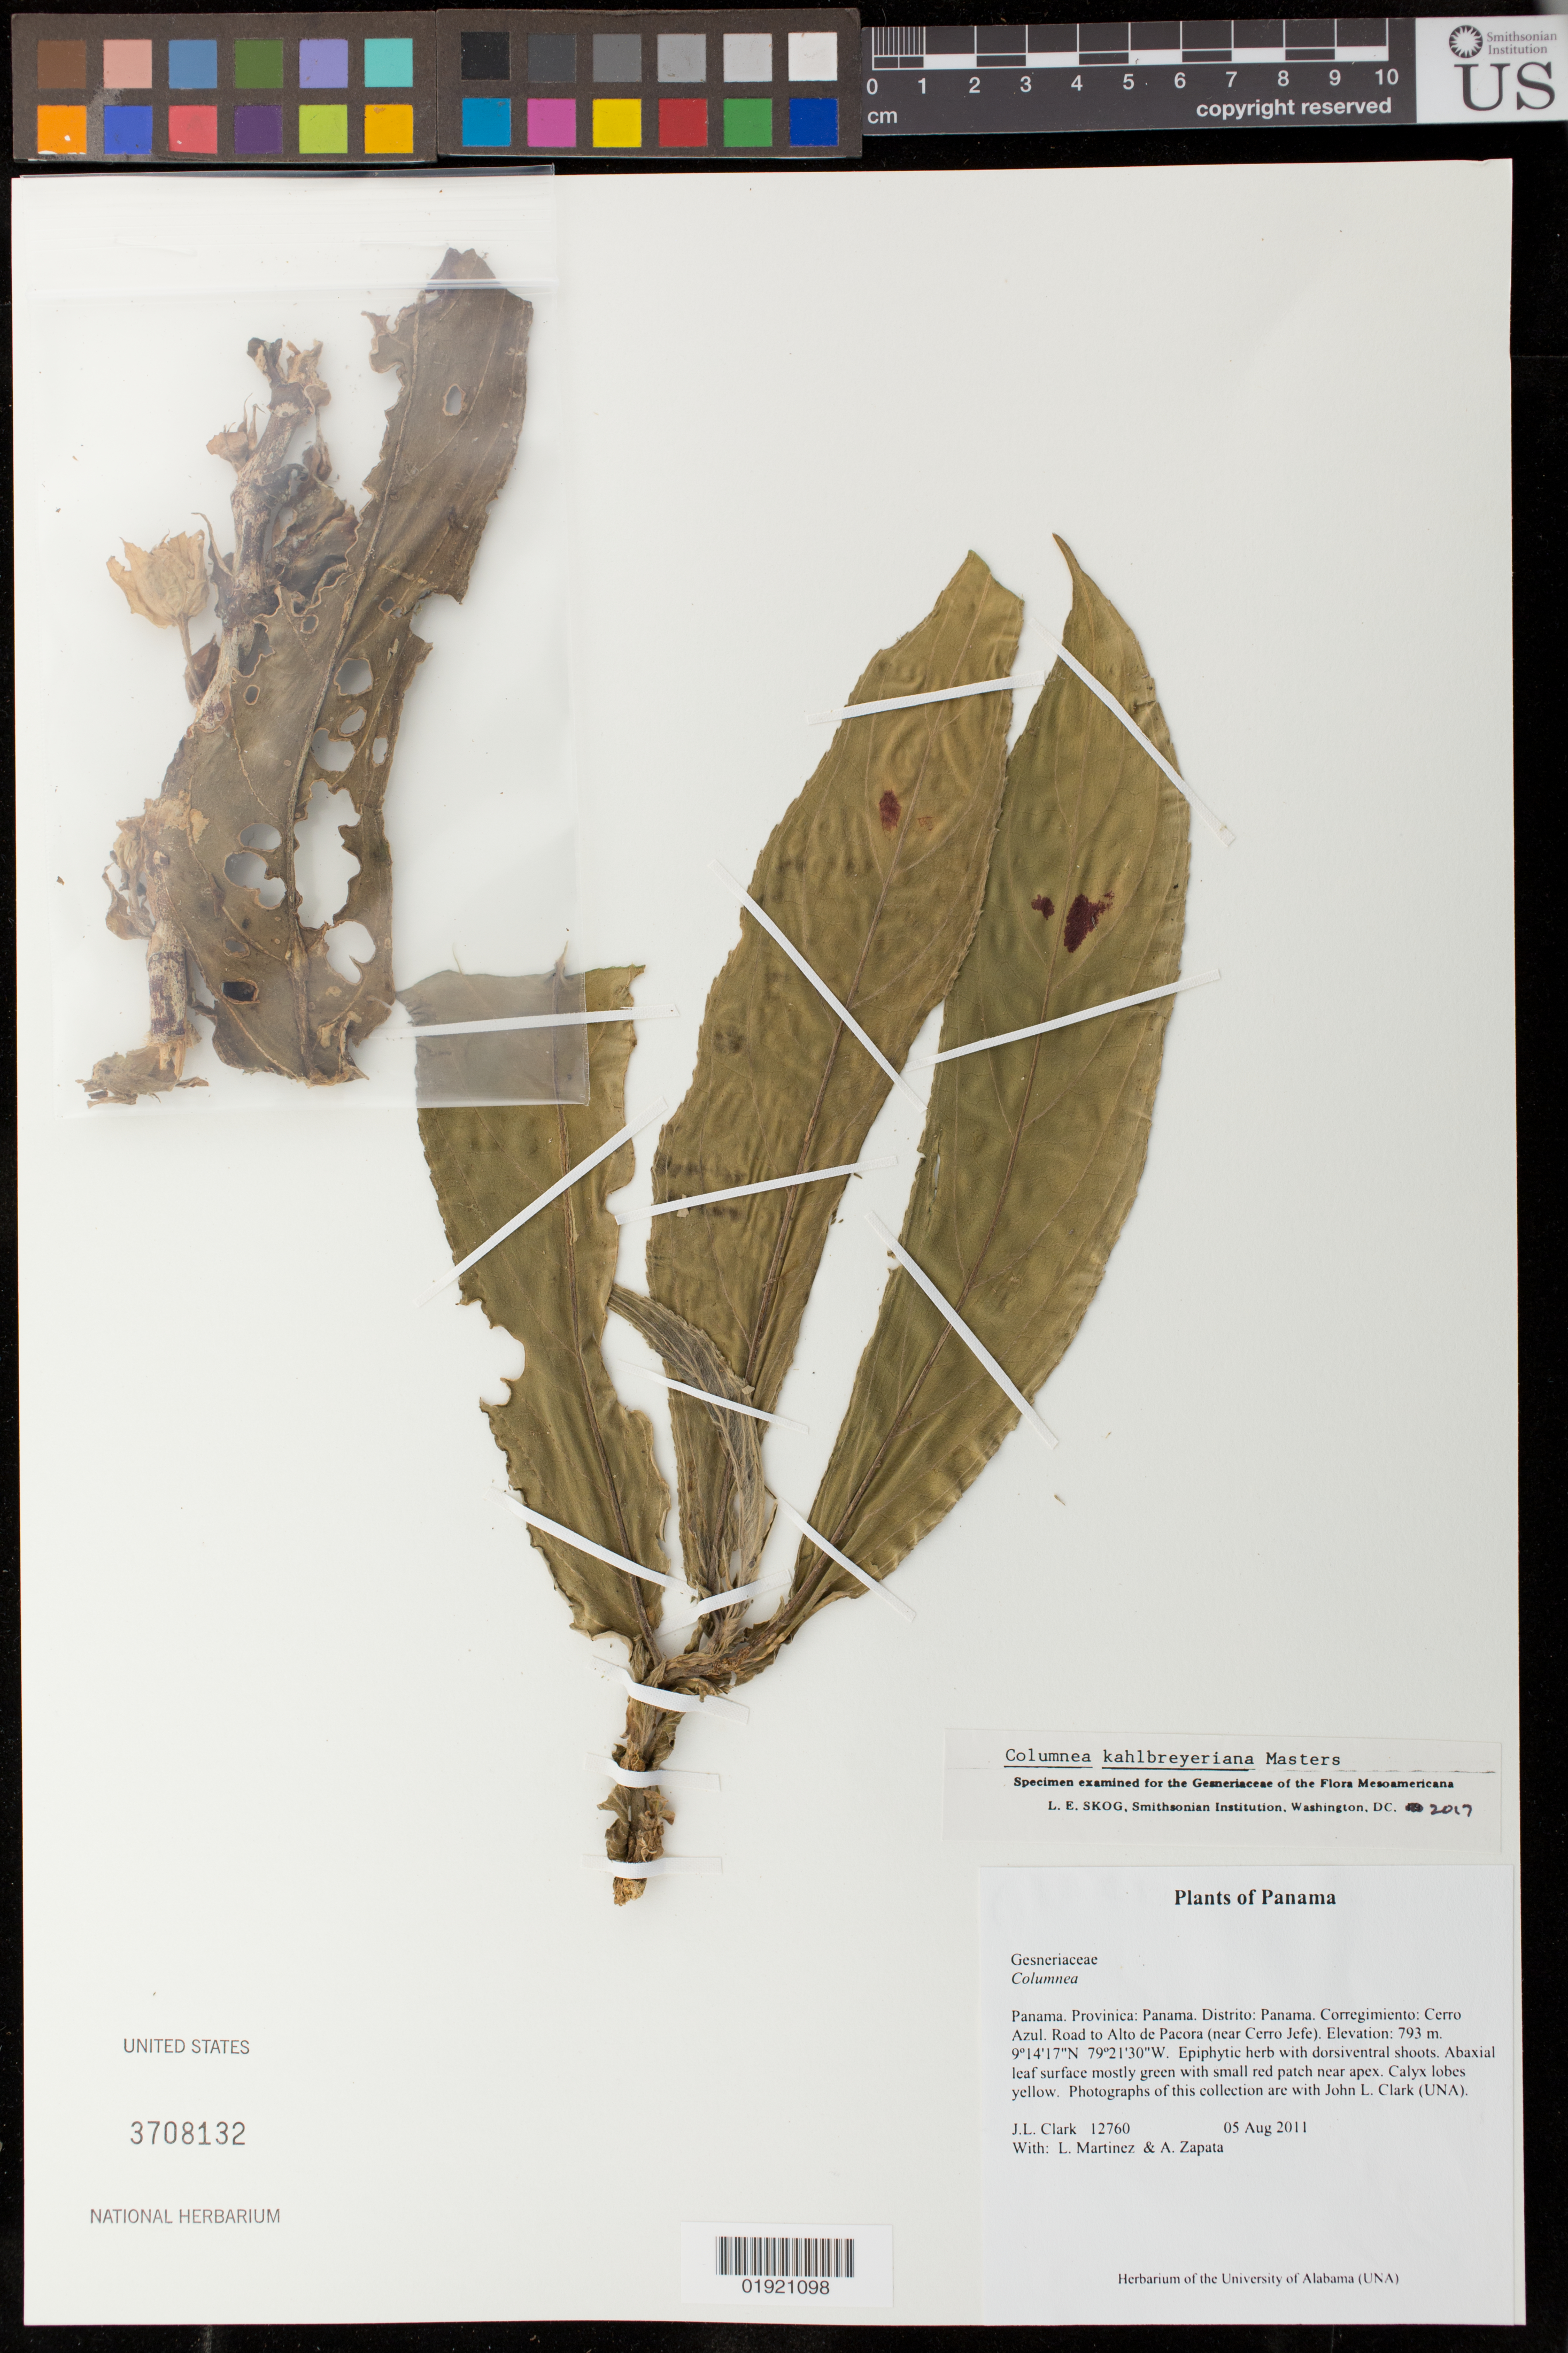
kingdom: Plantae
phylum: Tracheophyta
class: Magnoliopsida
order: Lamiales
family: Gesneriaceae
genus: Columnea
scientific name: Columnea kahlbreyeriana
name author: Mast.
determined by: Skog, Laurence E.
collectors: J. L. Clark, L. Martinez & A. Zapata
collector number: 12760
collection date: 2011-08-05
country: Panama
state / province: Panamá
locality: Corregimiento: Cerro Azul. Road to Pacora (near Cerro Jefe).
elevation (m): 793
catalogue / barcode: US 3708132